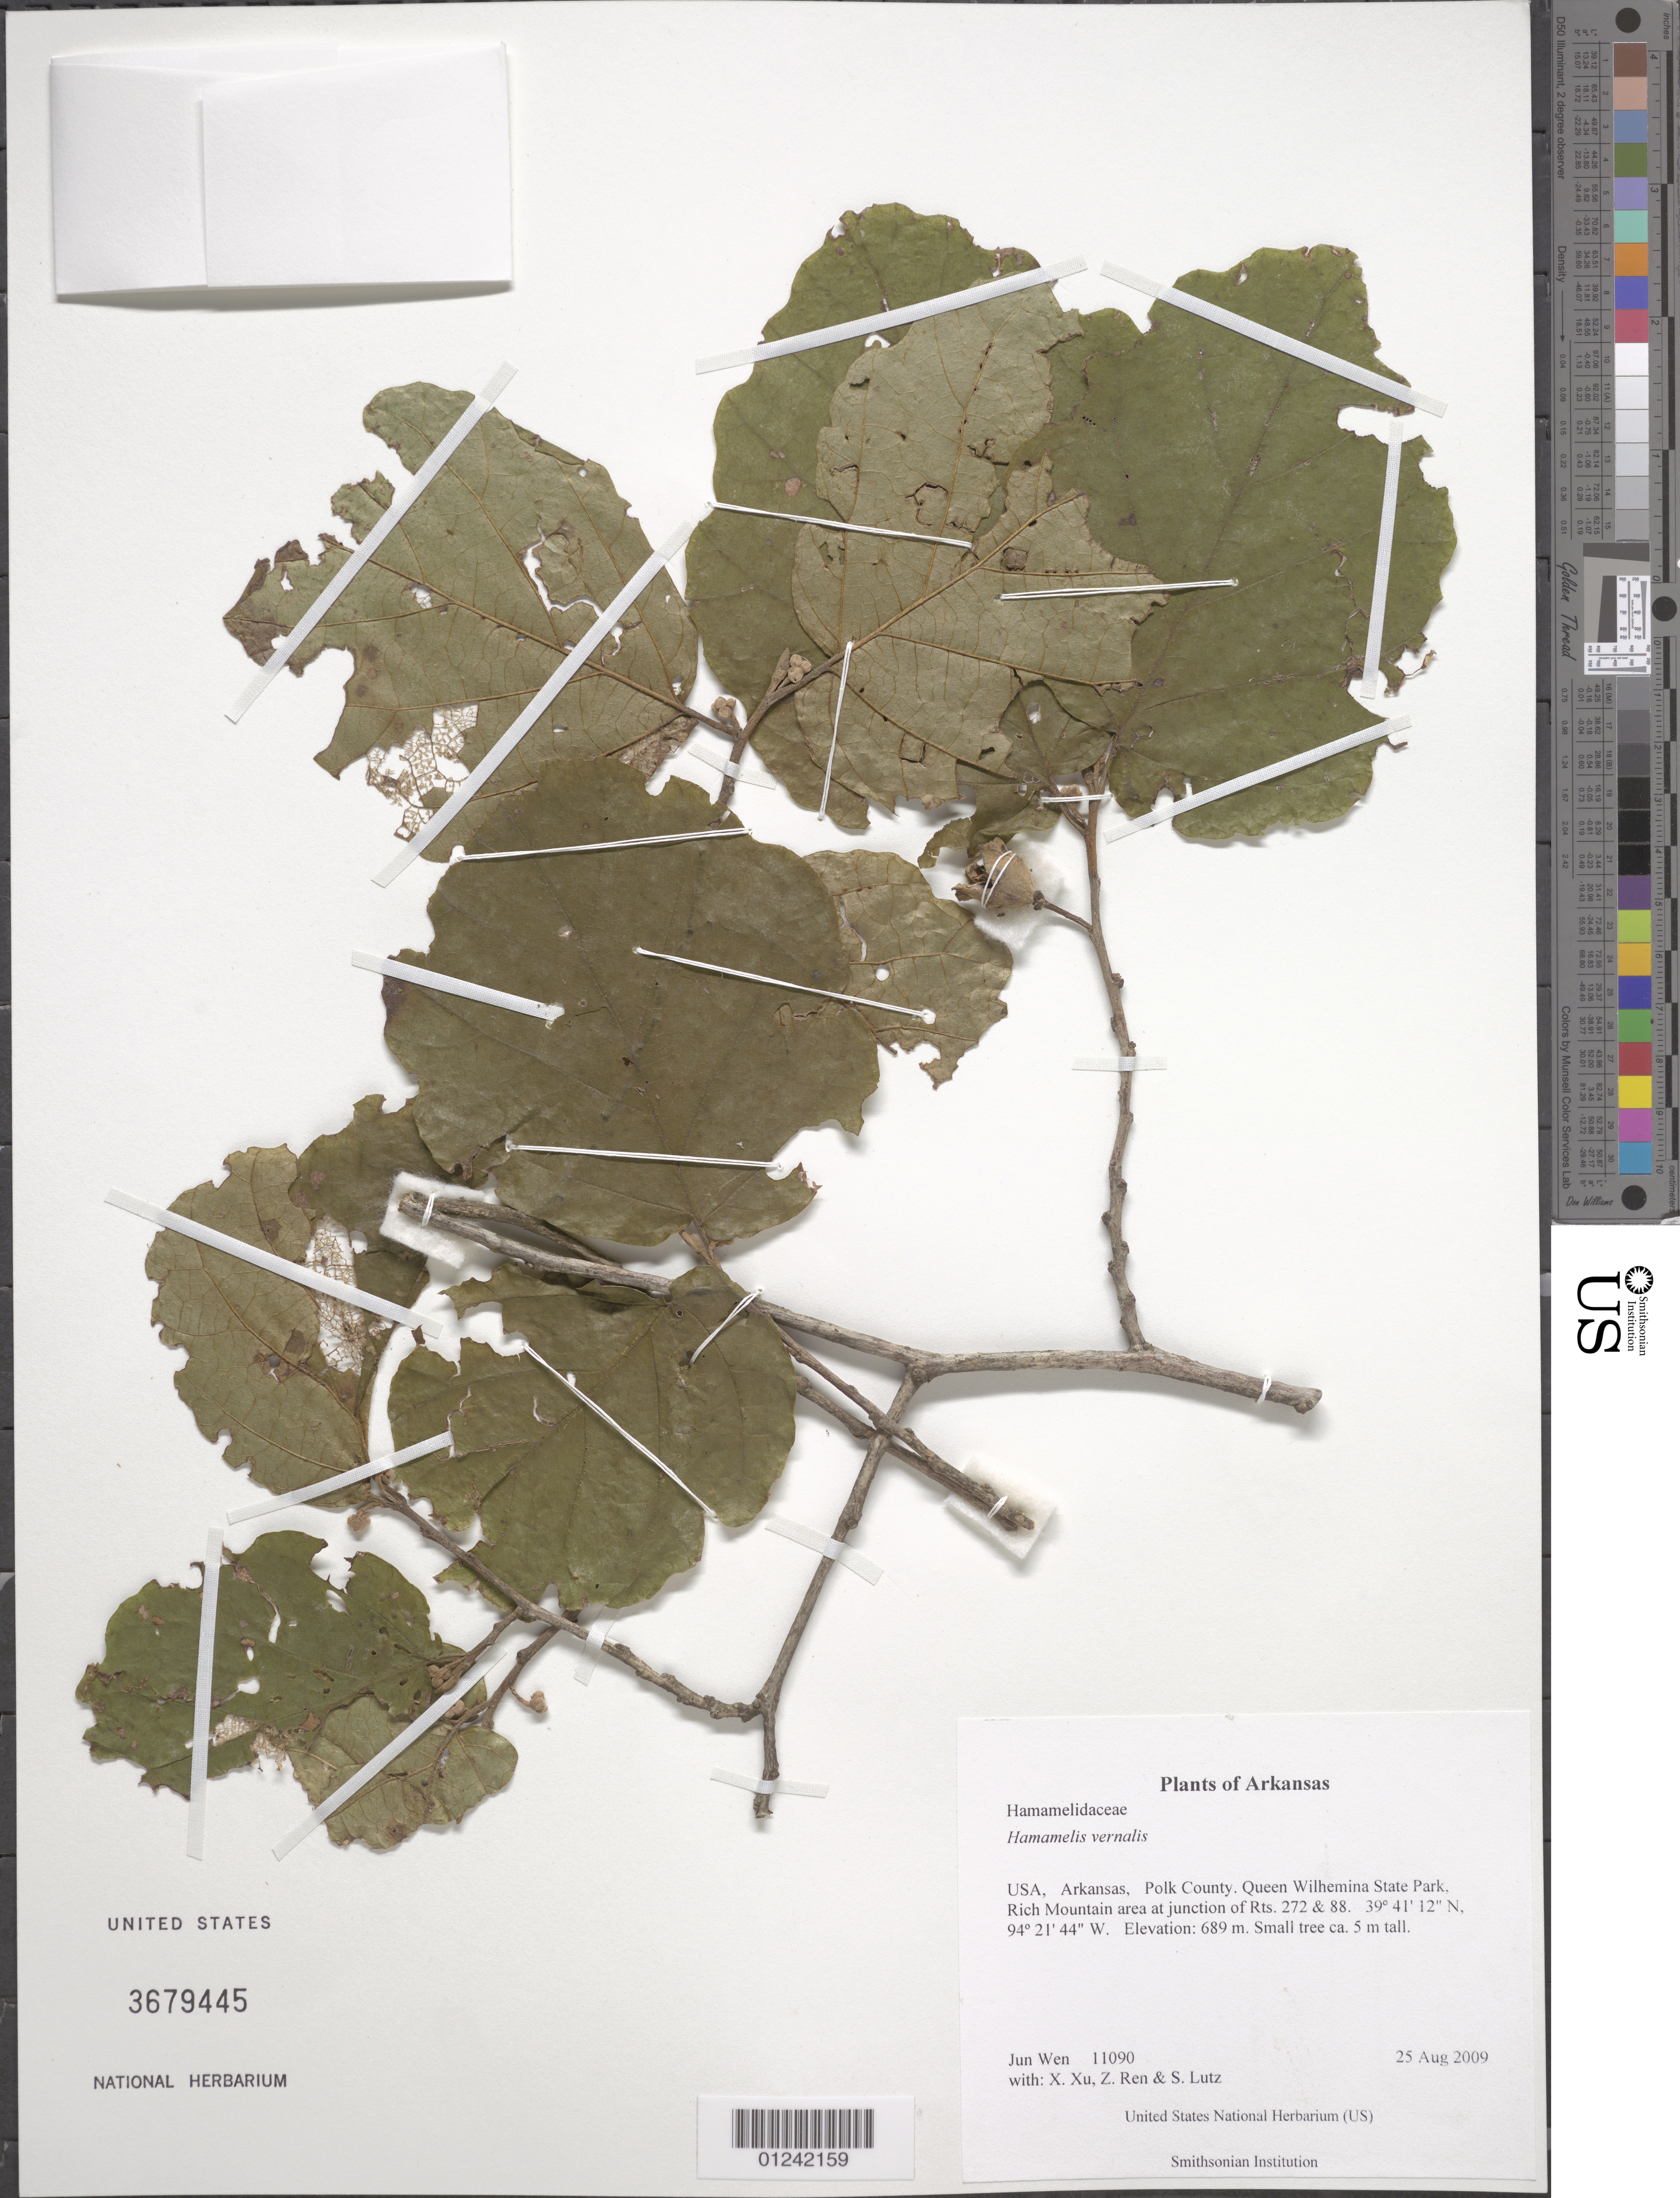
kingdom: Plantae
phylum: Tracheophyta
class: Magnoliopsida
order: Saxifragales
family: Hamamelidaceae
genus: Hamamelis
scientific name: Hamamelis virginiana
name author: L.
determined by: Strong, Mark T., (BOT), Smithsonian Institution - National Museum of Natural History (UNITED STATES)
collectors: J. Wen, X. Xu, Z. Ren & S. Lutz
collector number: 11090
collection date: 2009-08-25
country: United States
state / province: Arkansas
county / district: Polk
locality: Queen Wilhemina State Park, Rich Mountain area at junction of Rts. 272 & 88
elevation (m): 689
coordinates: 39 41 12.0 N, 94 21 43.8 W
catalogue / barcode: US 3679445